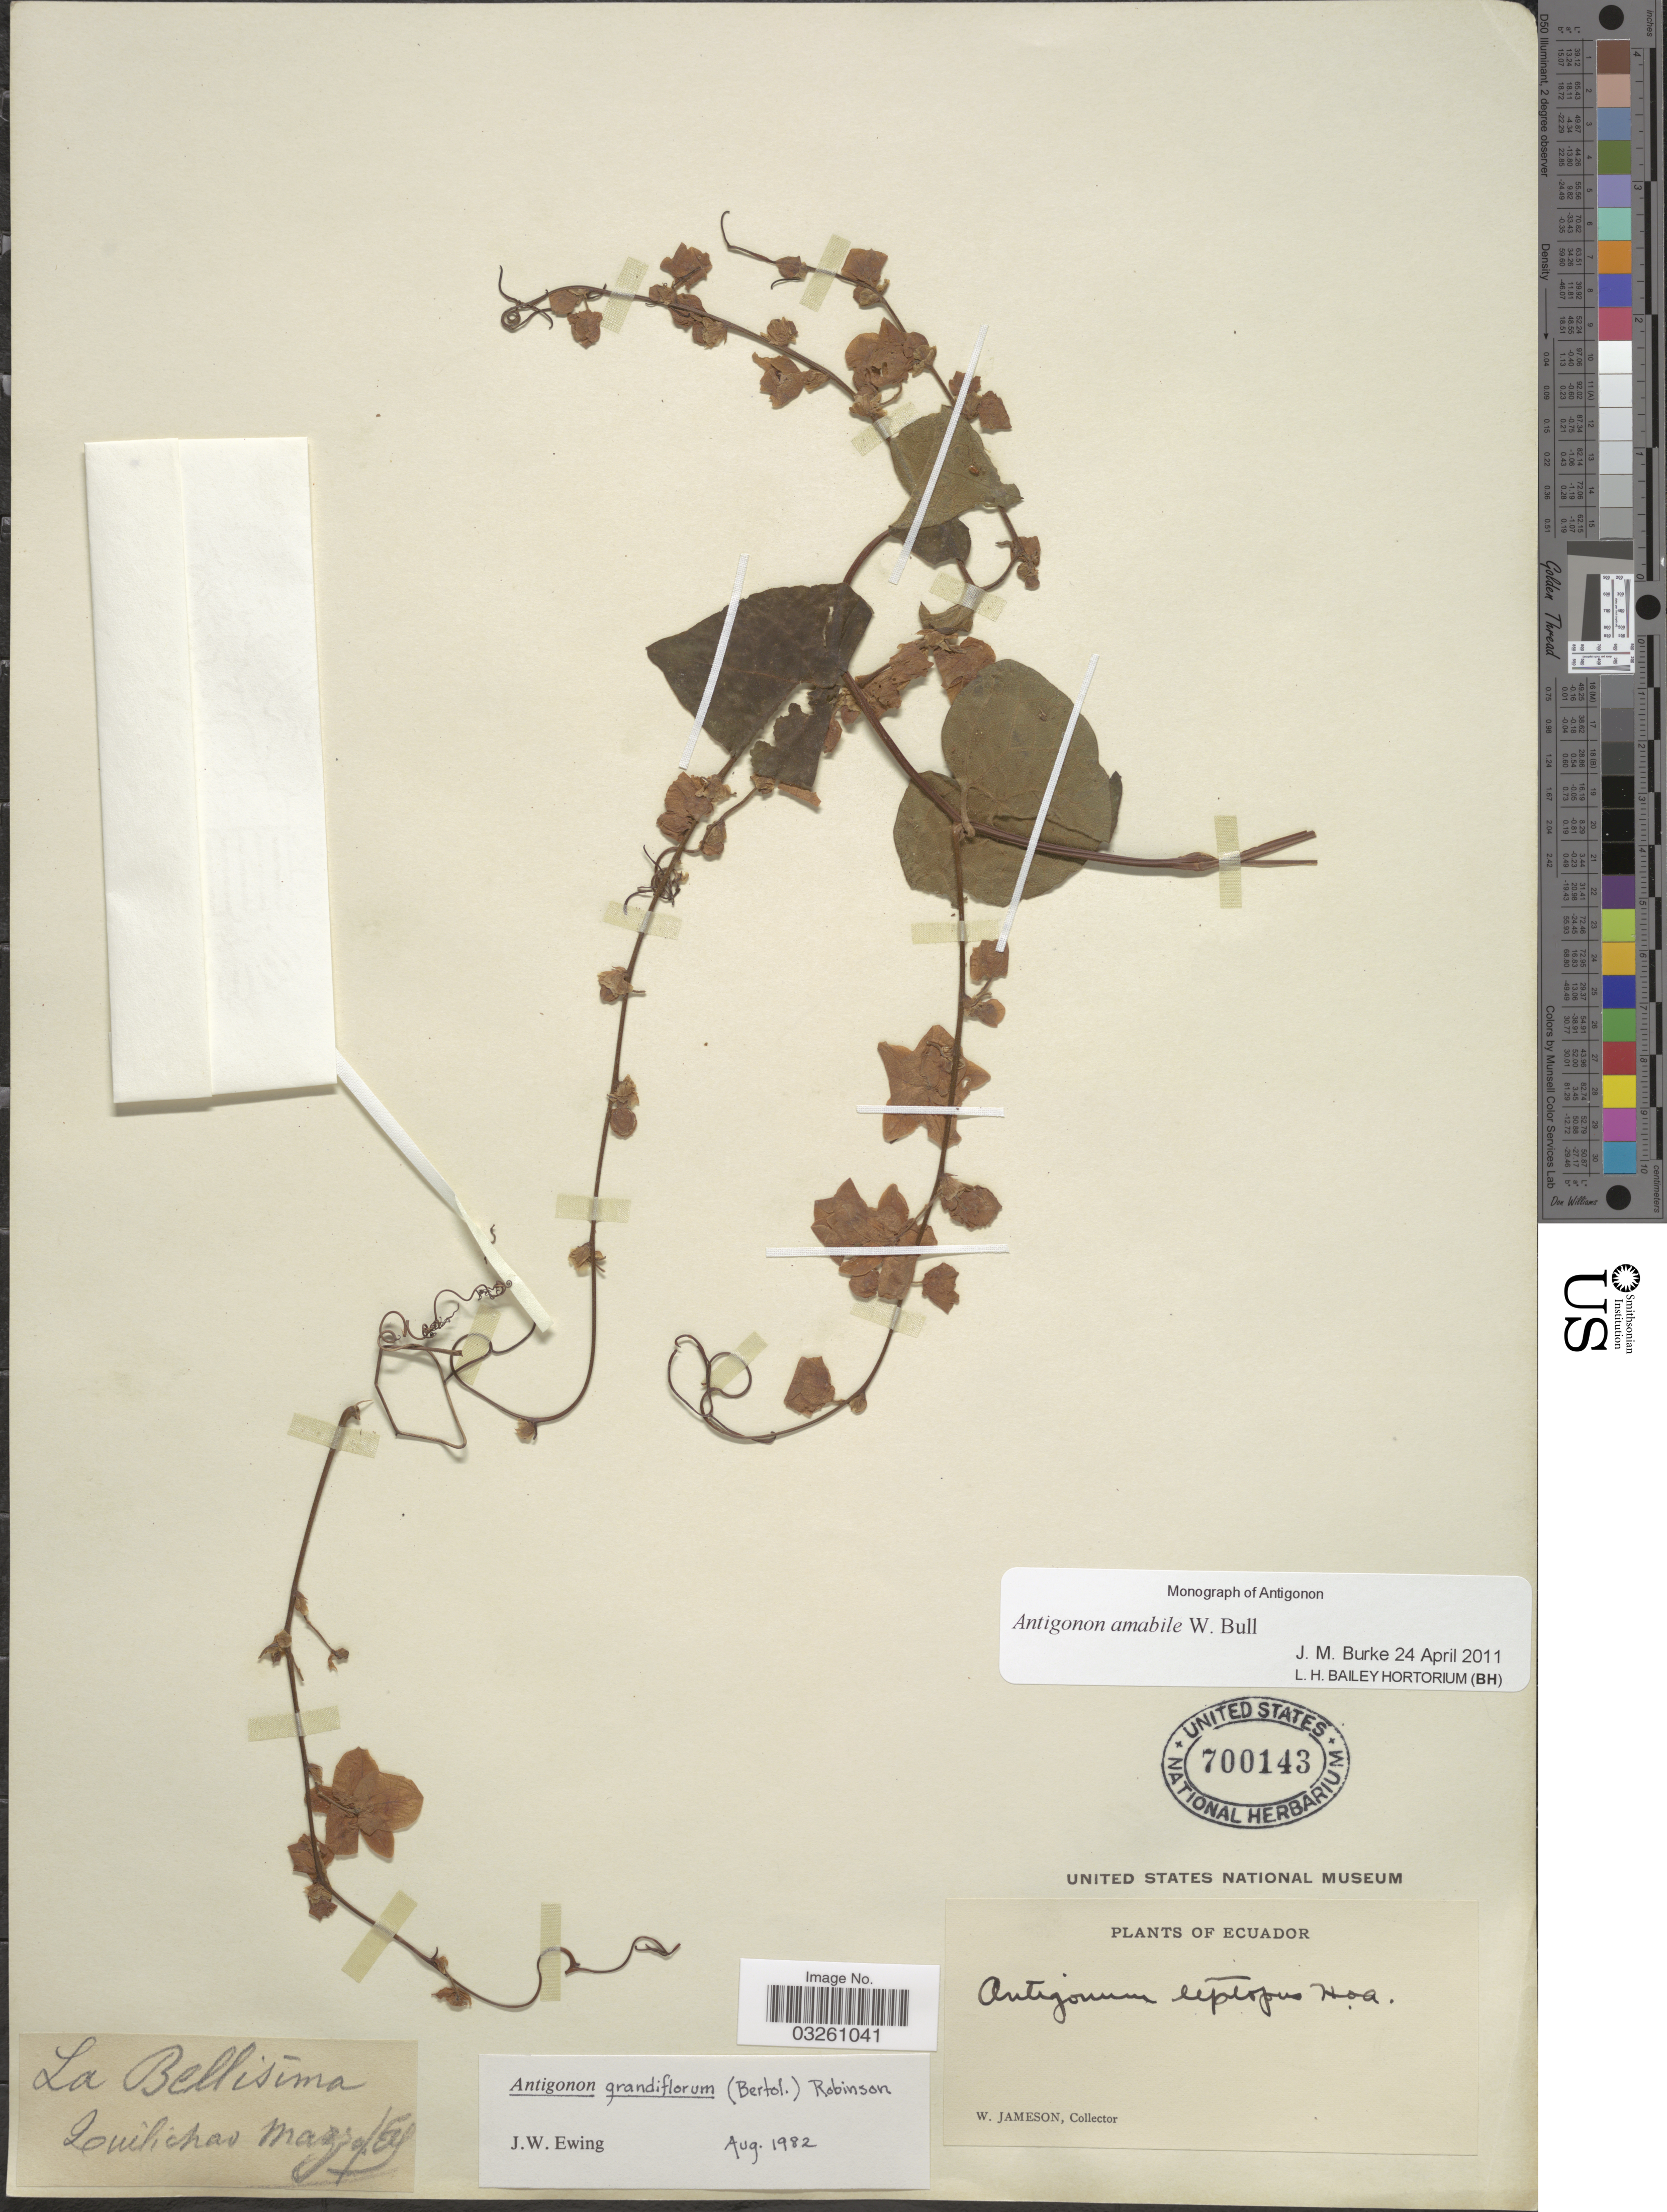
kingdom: Plantae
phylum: Tracheophyta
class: Magnoliopsida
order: Caryophyllales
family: Polygonaceae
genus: Antigonon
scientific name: Antigonon amabile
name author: W. Bull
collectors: W. Jameson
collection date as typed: Transcribed d/m/y: /3/69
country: Ecuador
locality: La Bellisíma. Quilichao.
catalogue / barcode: US 700143